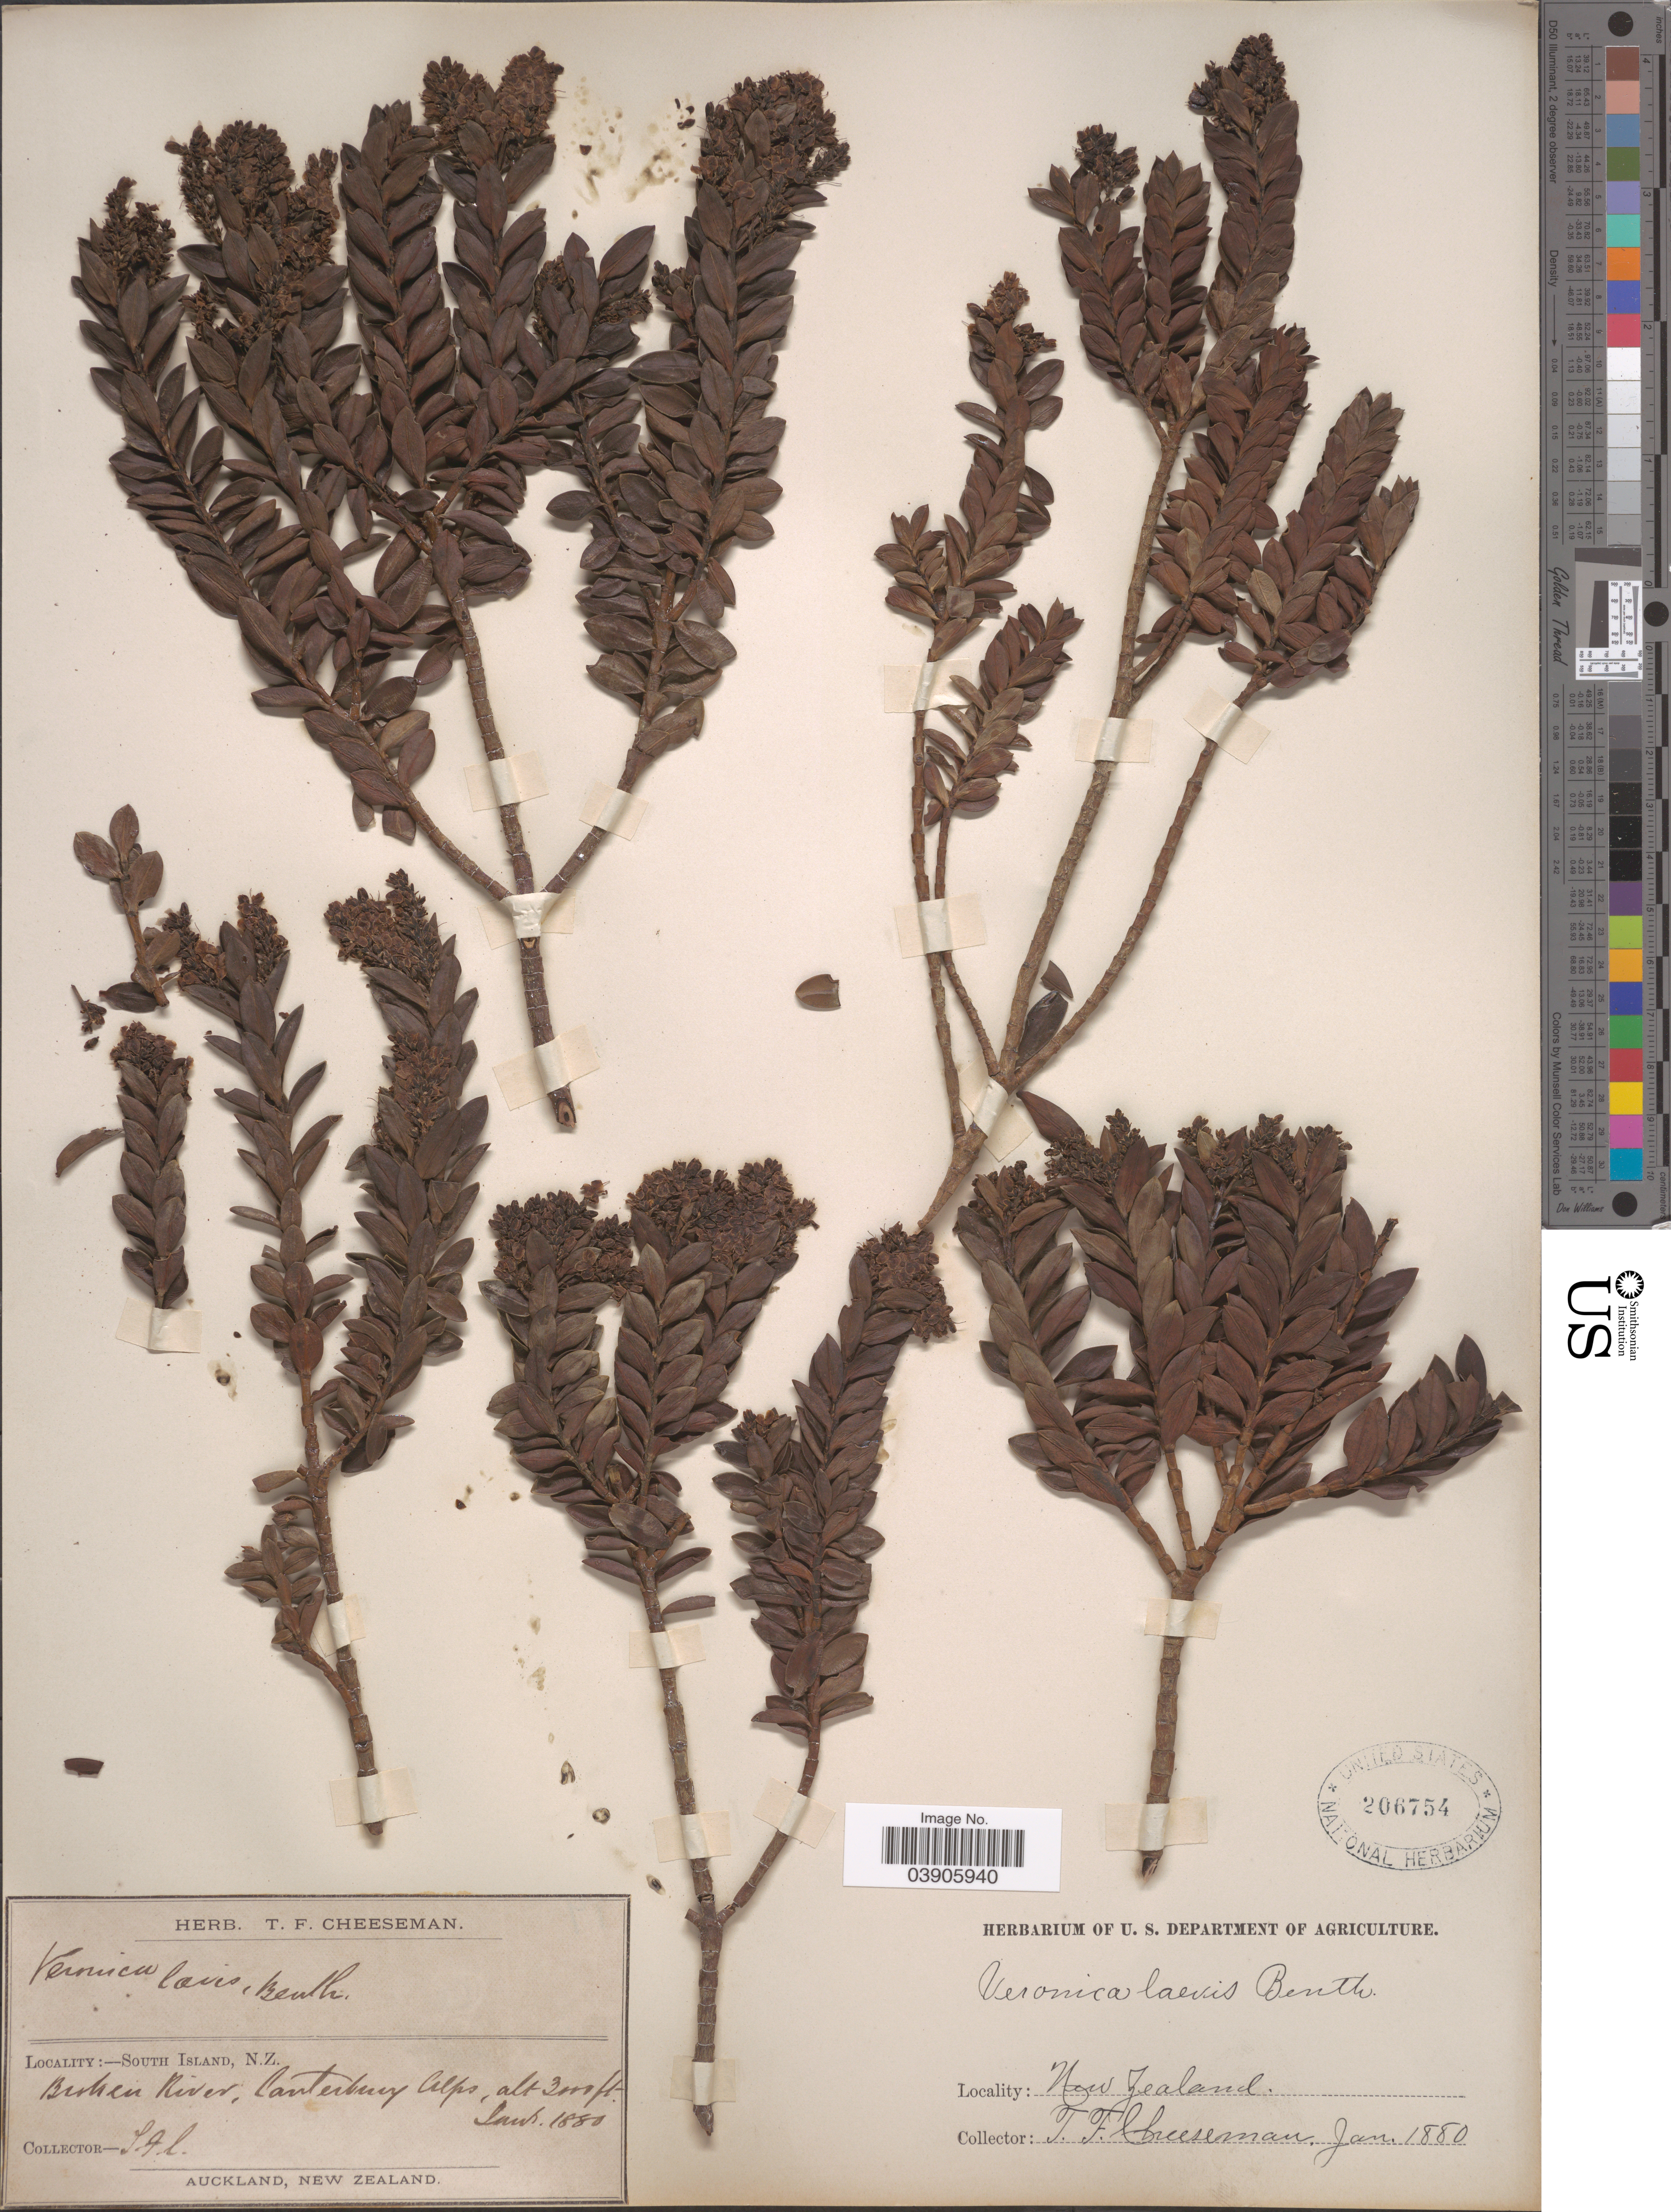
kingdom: Plantae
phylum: Tracheophyta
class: Magnoliopsida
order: Lamiales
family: Plantaginaceae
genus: Hebe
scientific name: Hebe laevis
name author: Cockayne & Allan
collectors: T. F. Cheeseman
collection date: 1880-01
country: New Zealand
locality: South Island. Broken River, Canterbury Alps.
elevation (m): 914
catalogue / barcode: US 206754